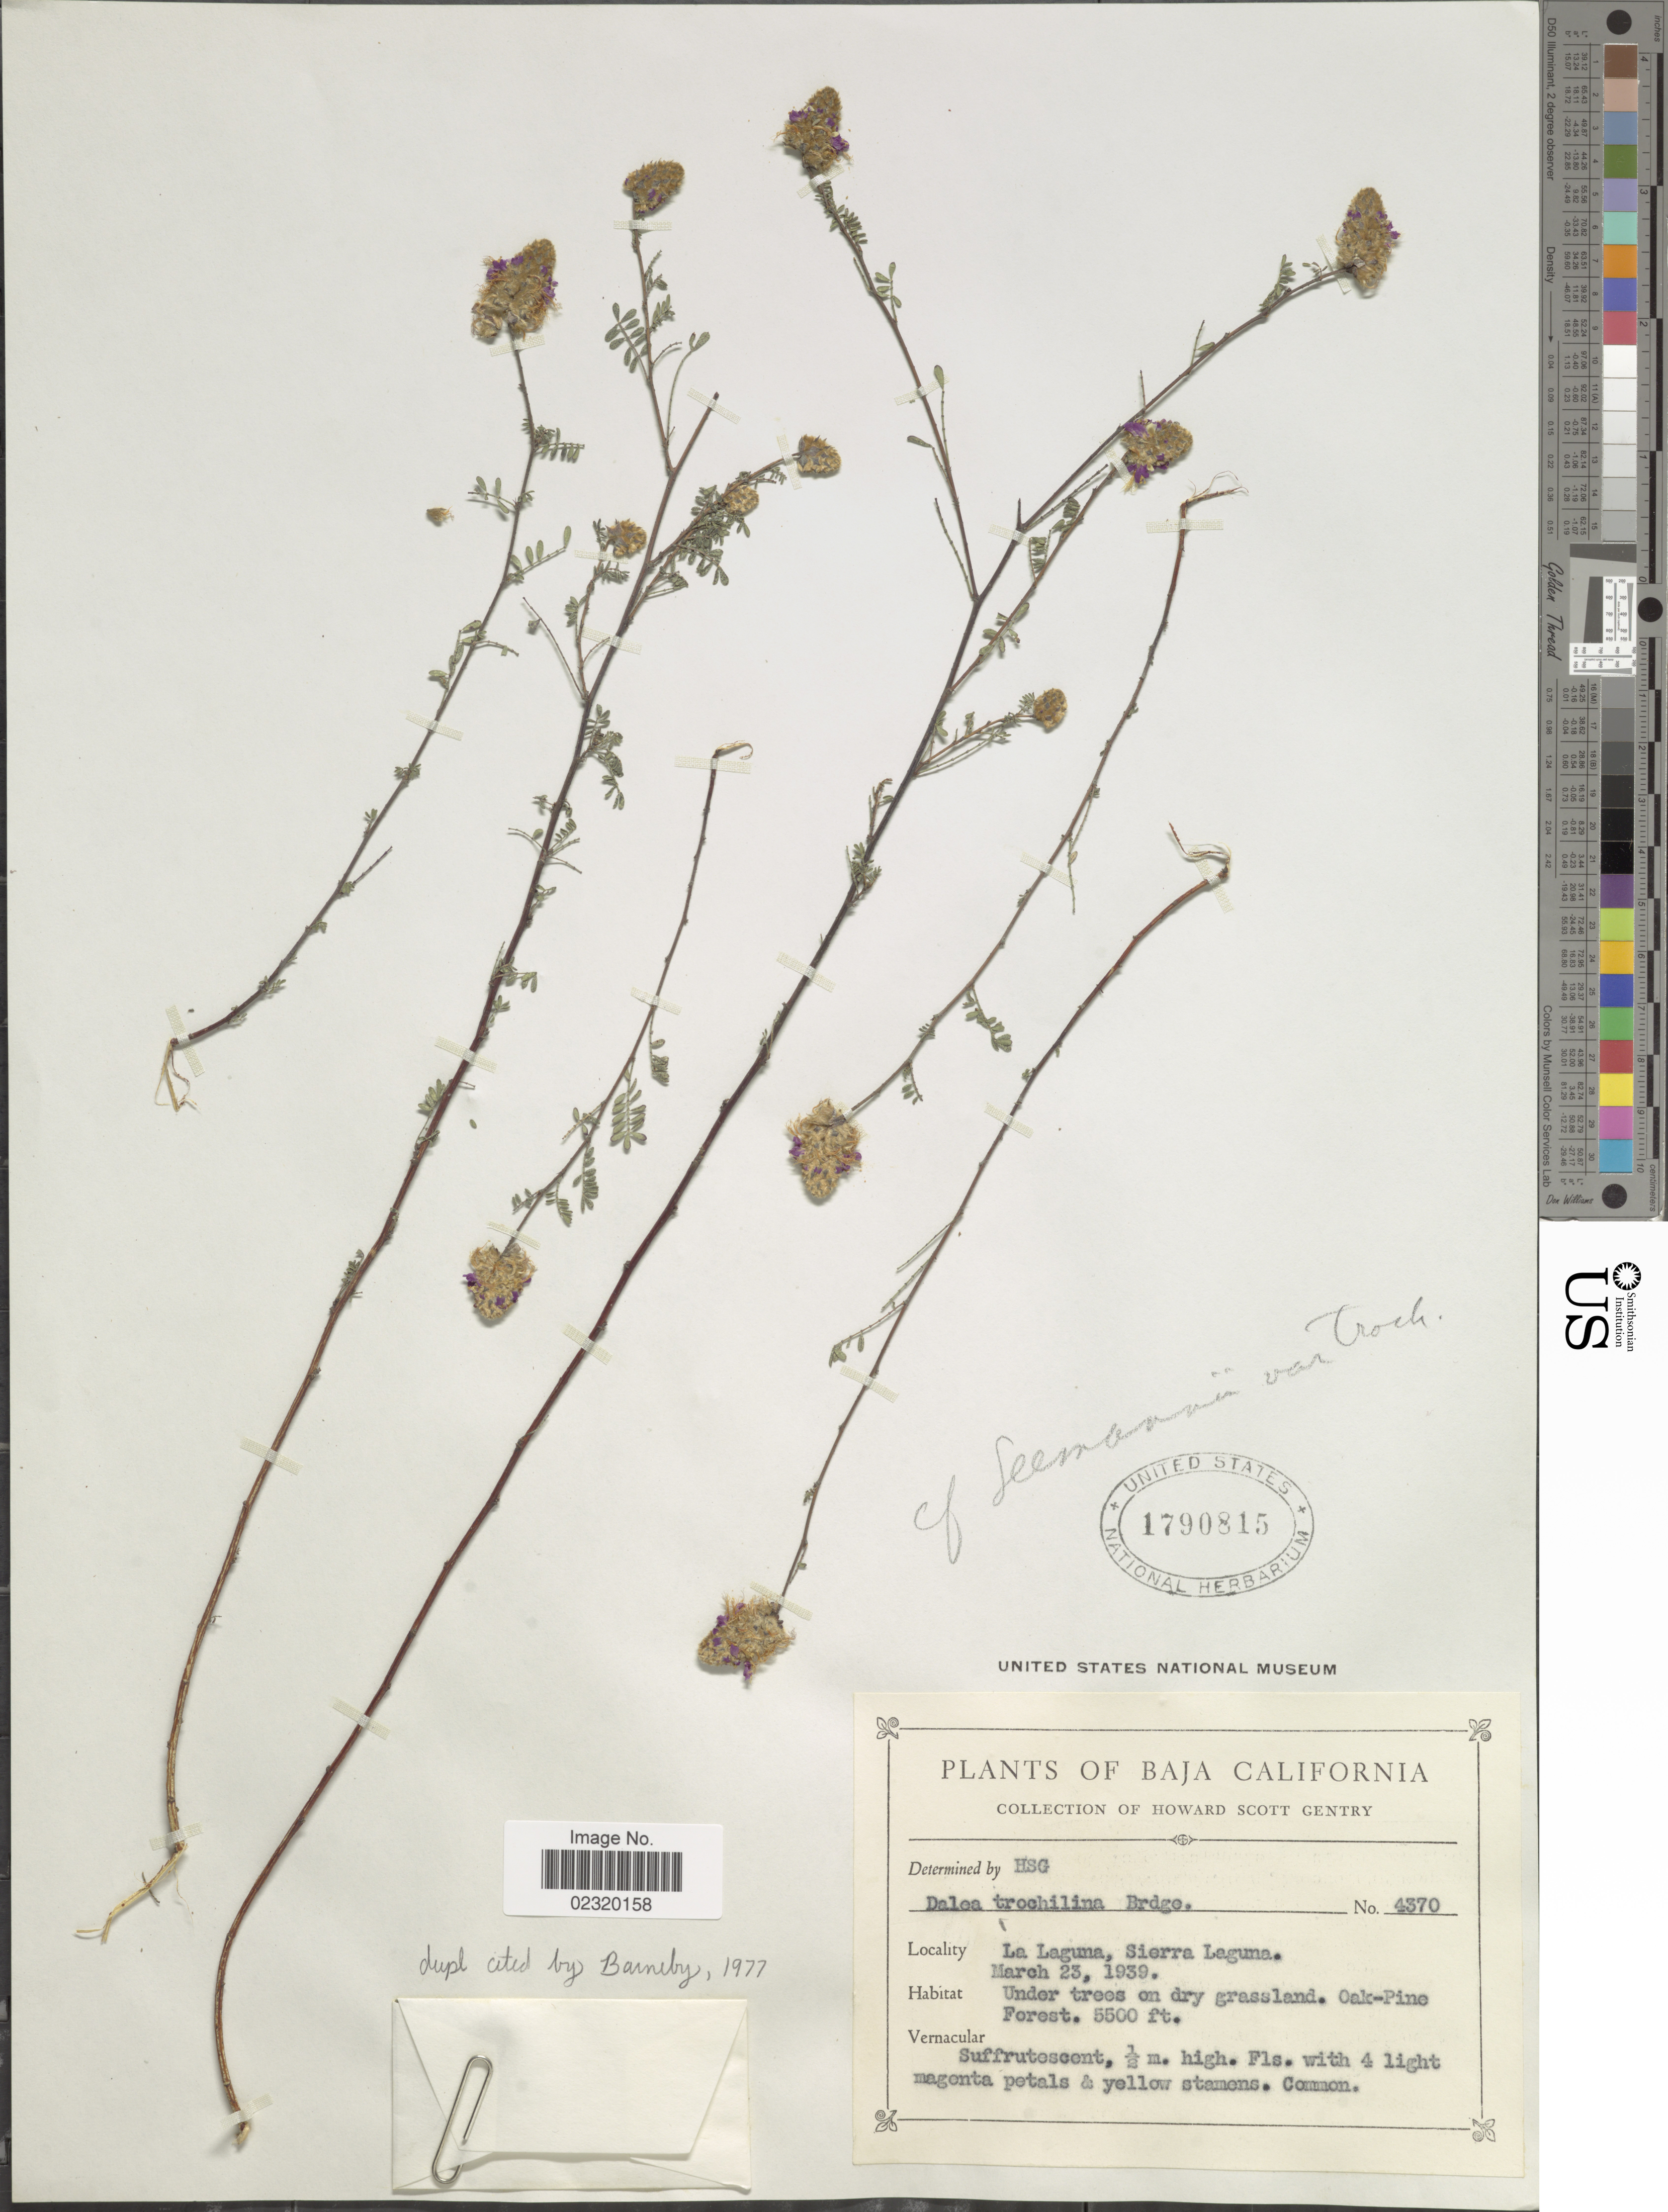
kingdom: Plantae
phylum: Tracheophyta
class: Magnoliopsida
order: Fabales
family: Fabaceae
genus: Dalea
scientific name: Dalea trochilina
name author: Brandegee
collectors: H. S. Gentry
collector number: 4370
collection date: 1939-03-23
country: Mexico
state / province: Baja California Sur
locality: La Laguna, Sierra Laguna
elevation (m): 1676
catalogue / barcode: US 1790815